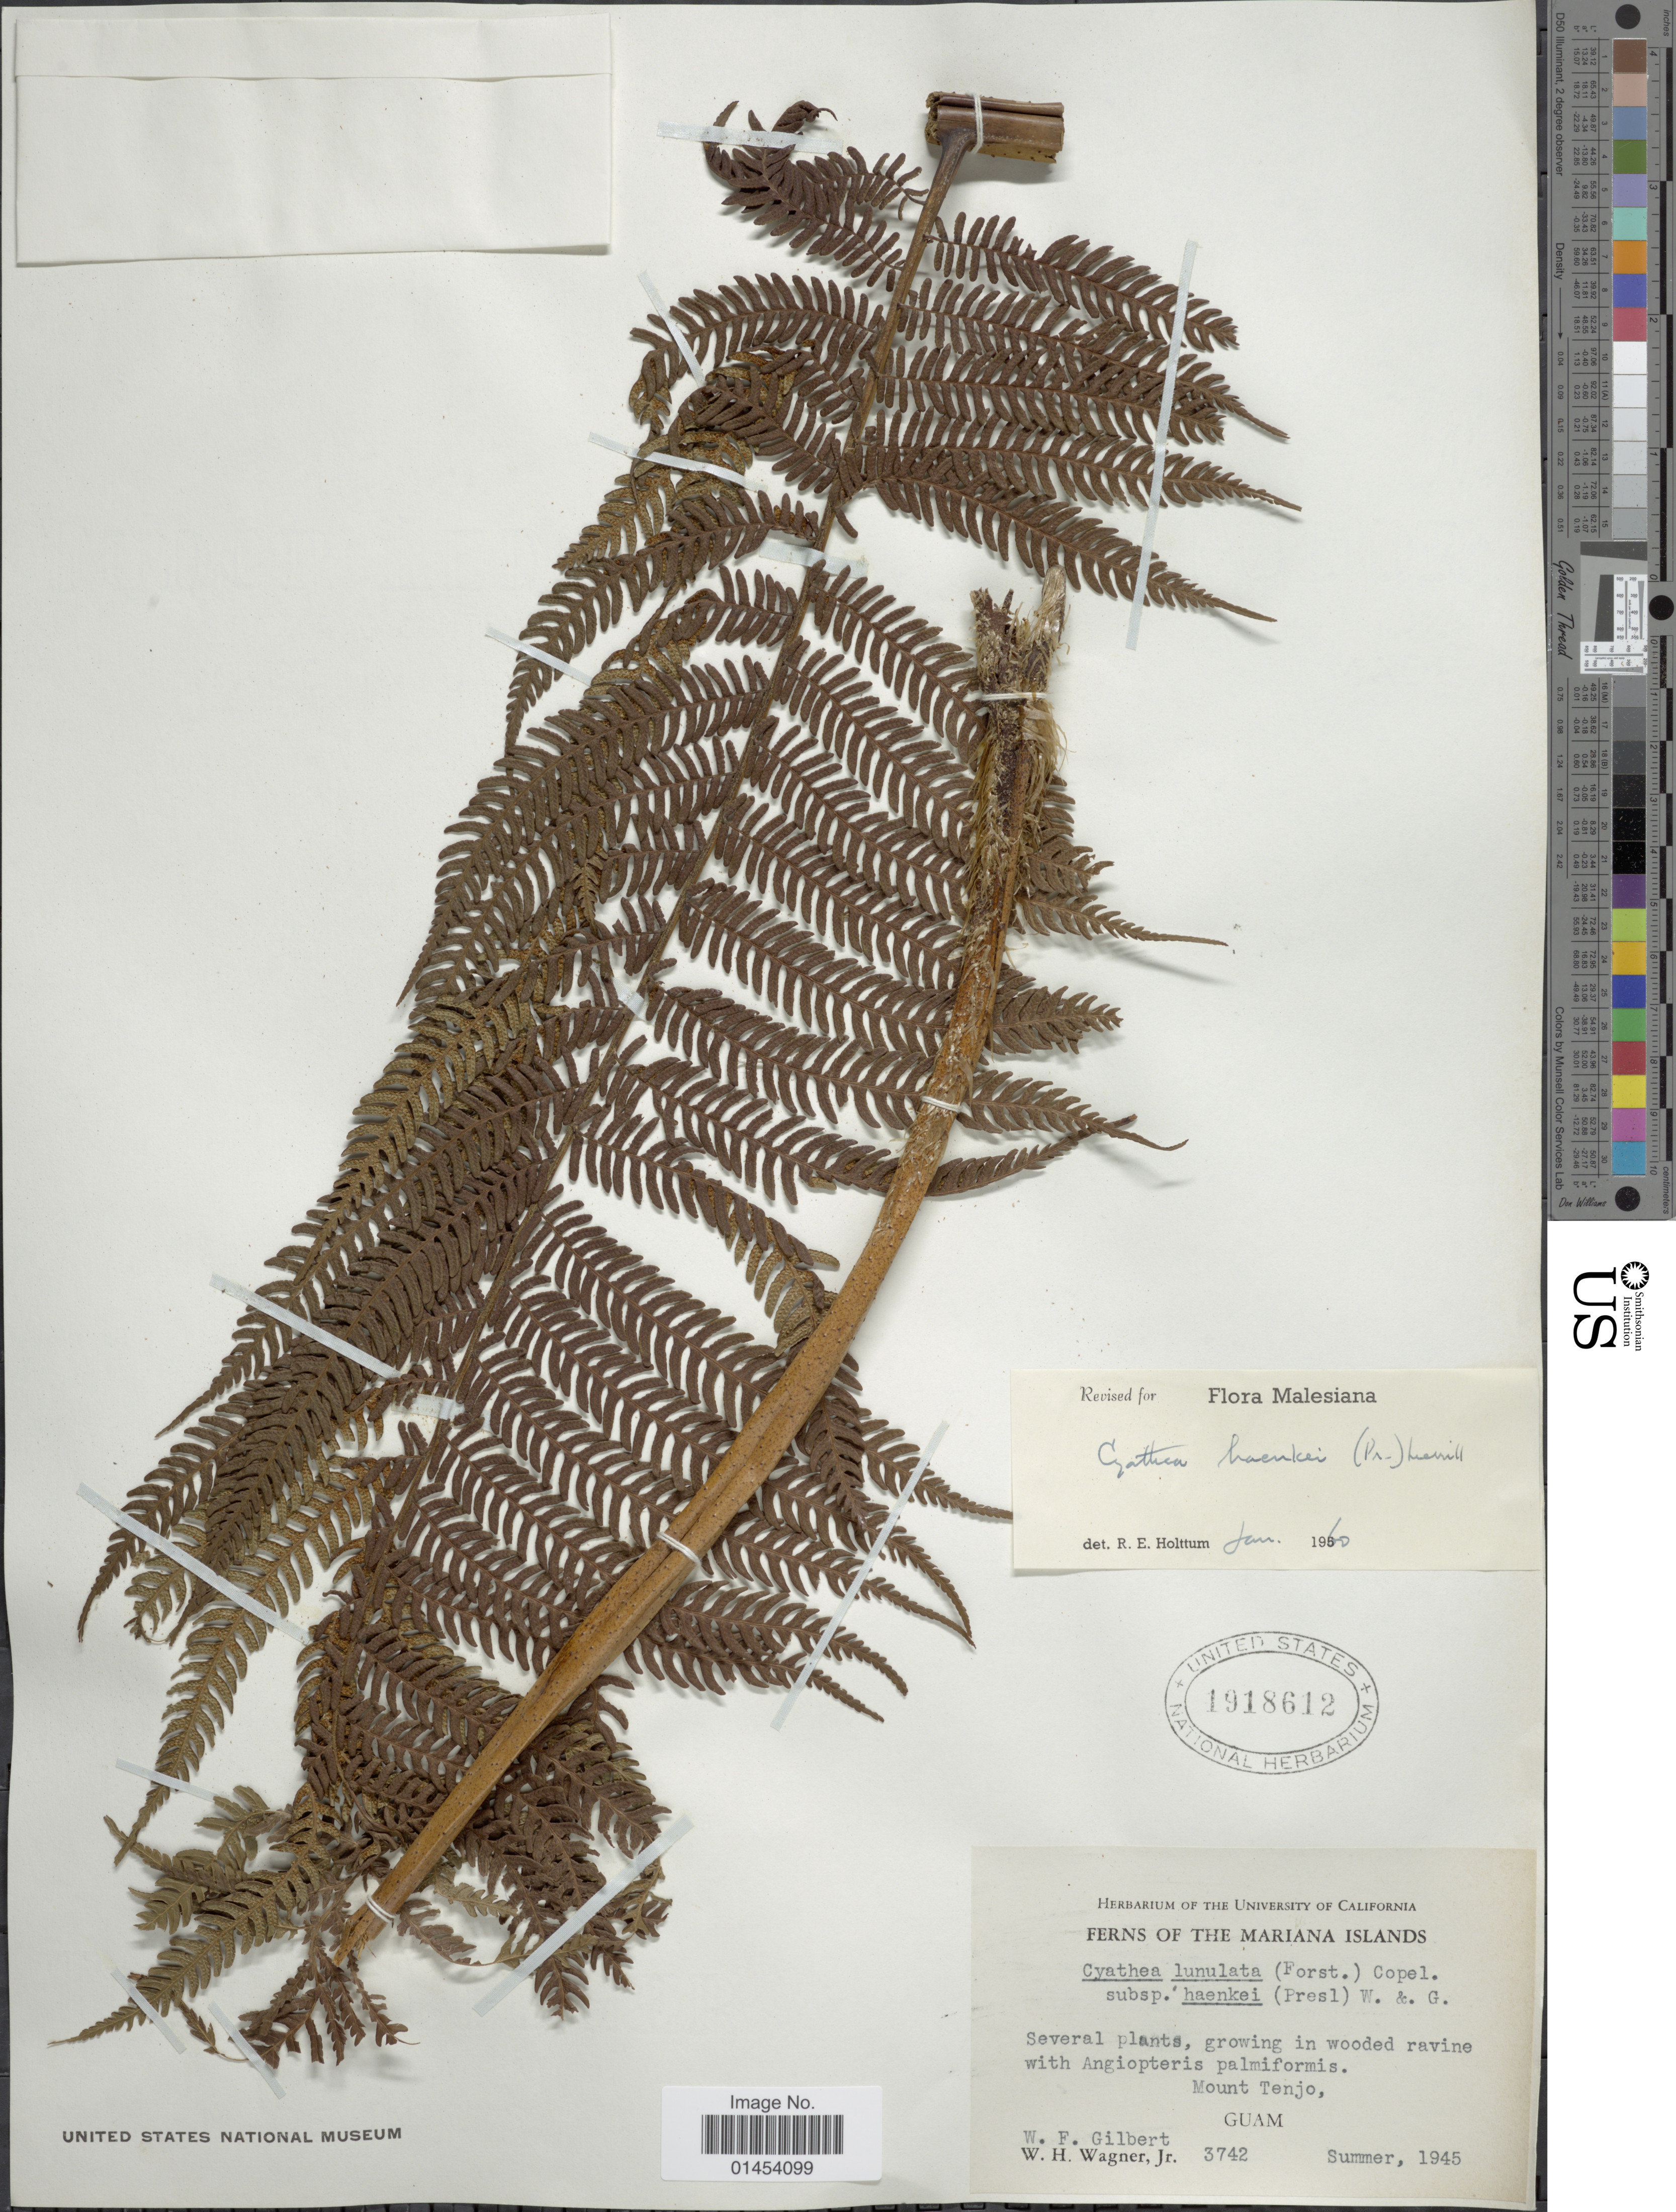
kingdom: Plantae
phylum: Tracheophyta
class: Polypodiopsida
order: Cyatheales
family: Cyatheaceae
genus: Cyathea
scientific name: Cyathea lunulata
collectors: W. Gilbert & W. H. Wagner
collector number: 3742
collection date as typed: Summer, 1945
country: Guam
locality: Mariana Islands. Mount Tenjo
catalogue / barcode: US 1918612